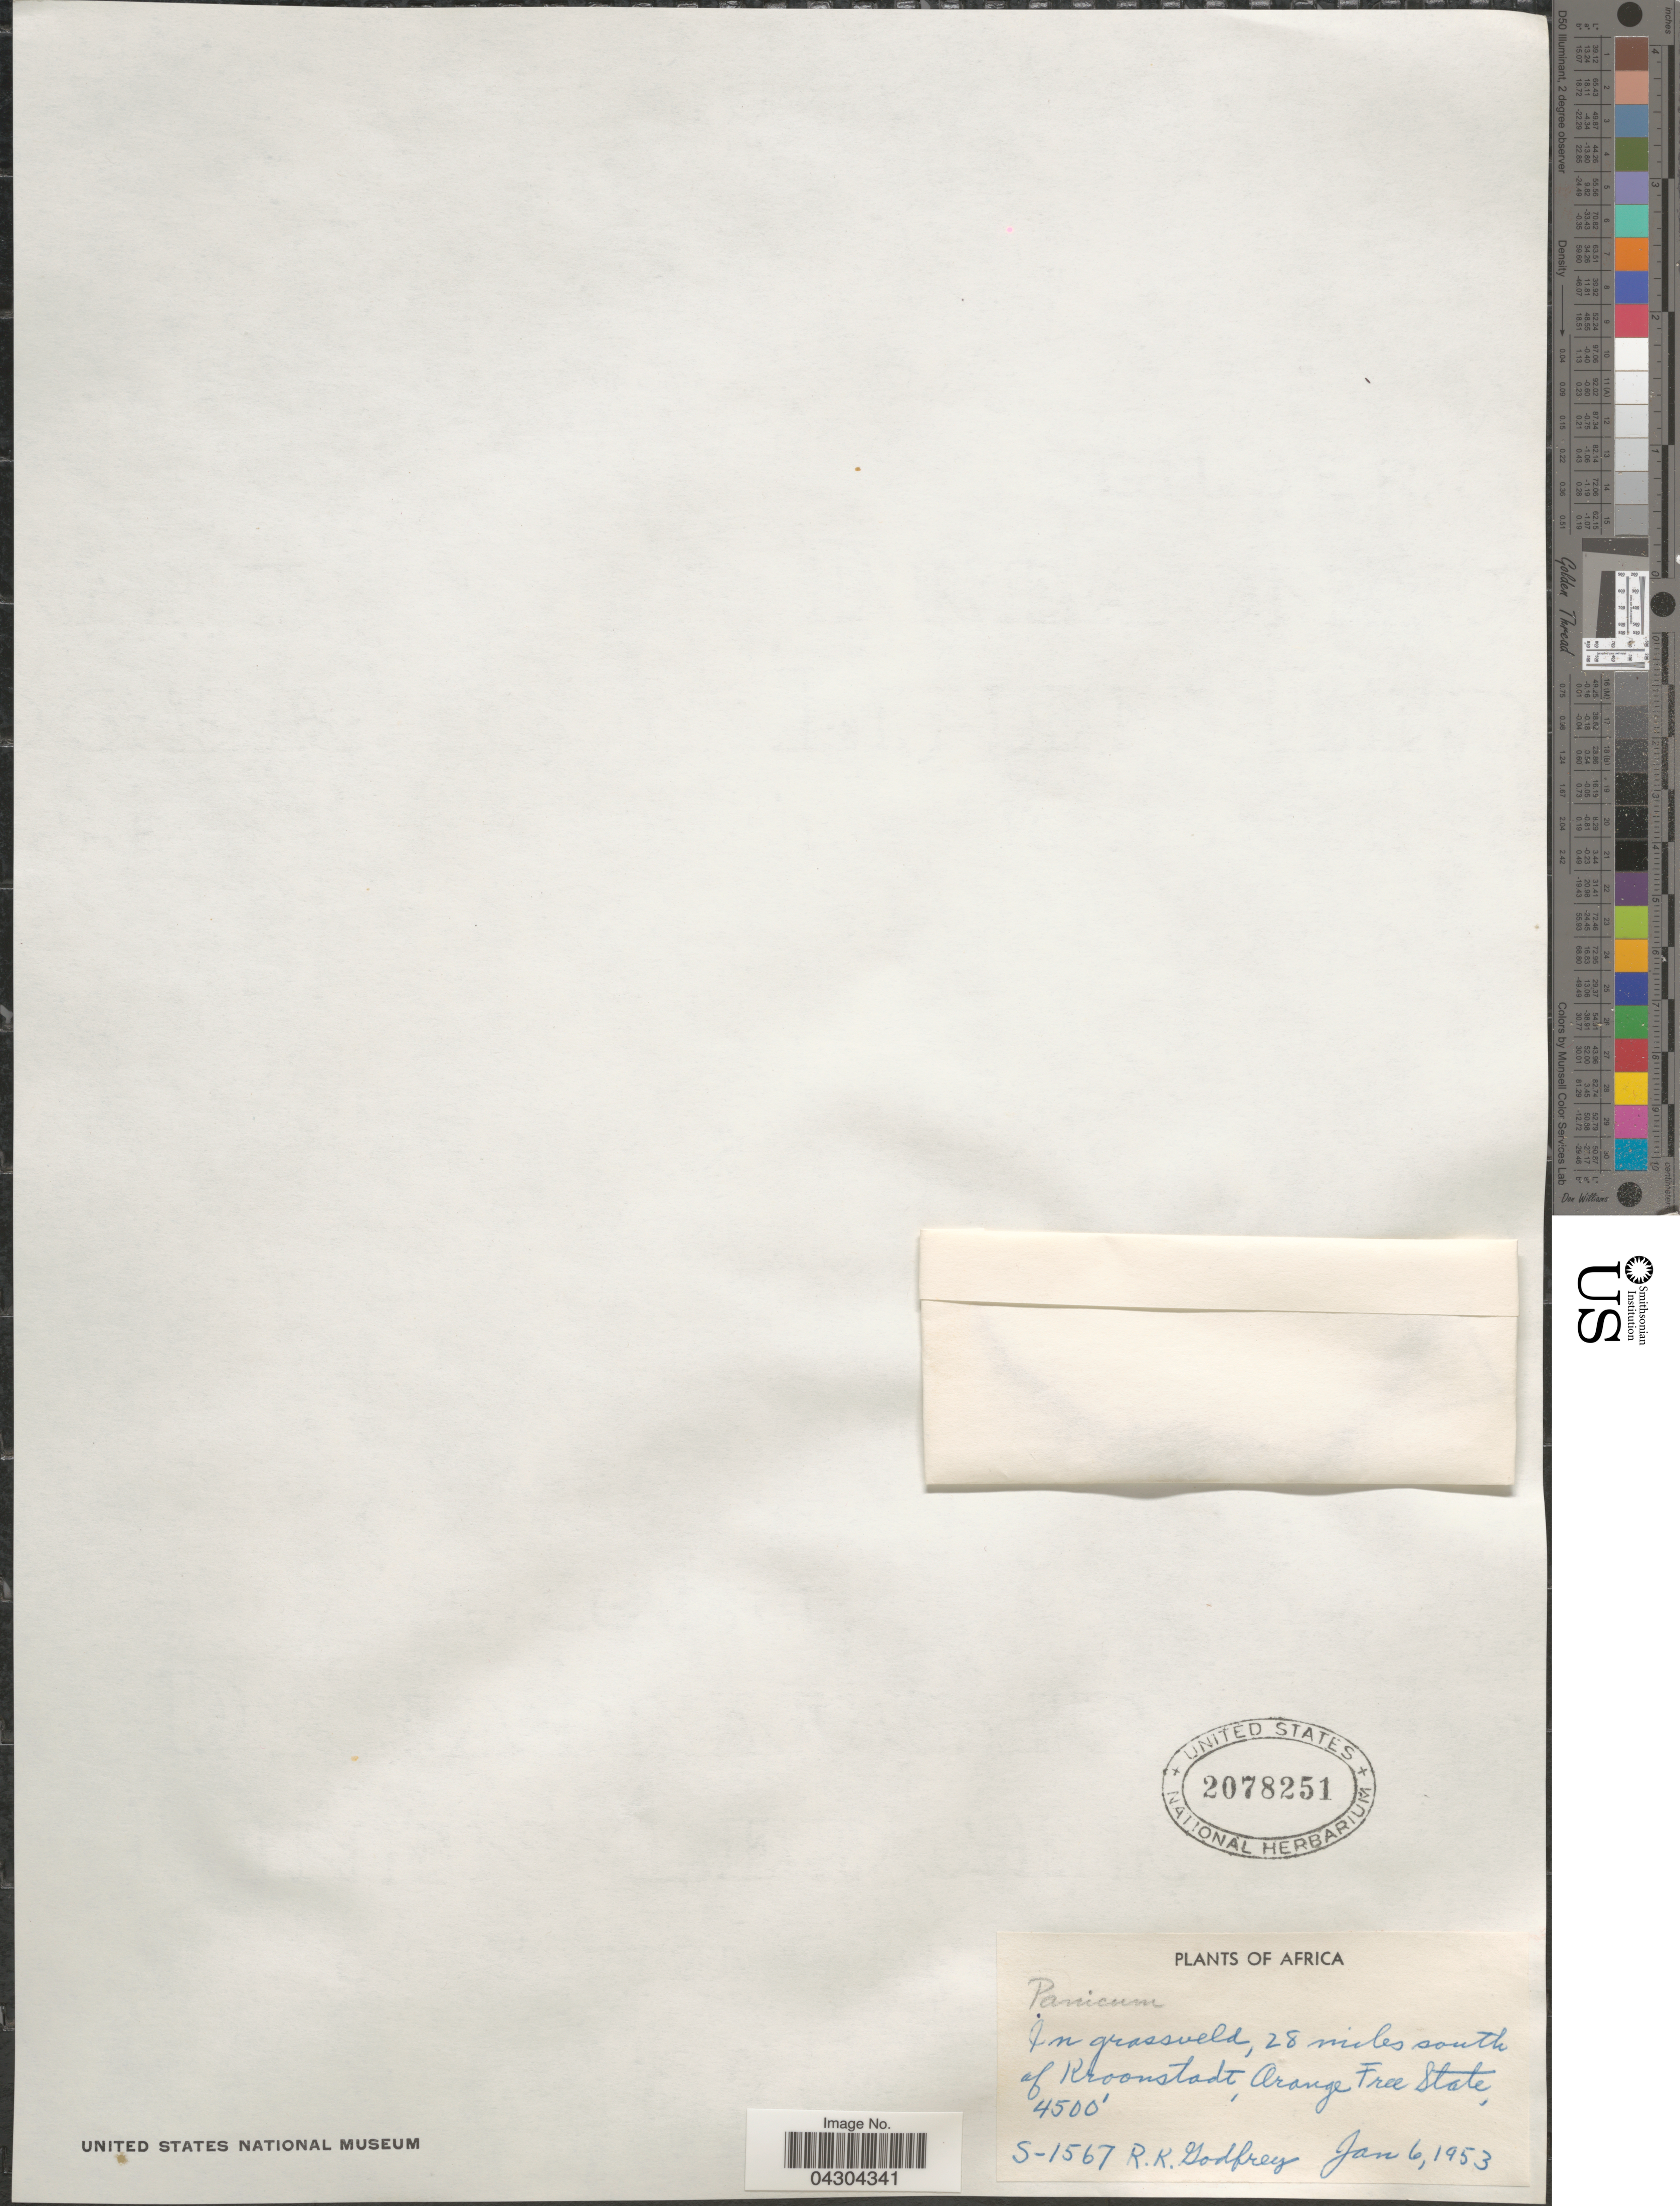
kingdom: Plantae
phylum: Tracheophyta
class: Liliopsida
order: Poales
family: Poaceae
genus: Panicum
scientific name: Panicum sp.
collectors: R. K. Godfrey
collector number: S-1567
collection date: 1953-01-06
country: South Africa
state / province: Free State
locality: In grassveld, 28 miles south of Kroonstadt, Orange Free State.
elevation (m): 1372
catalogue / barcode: US 2078251